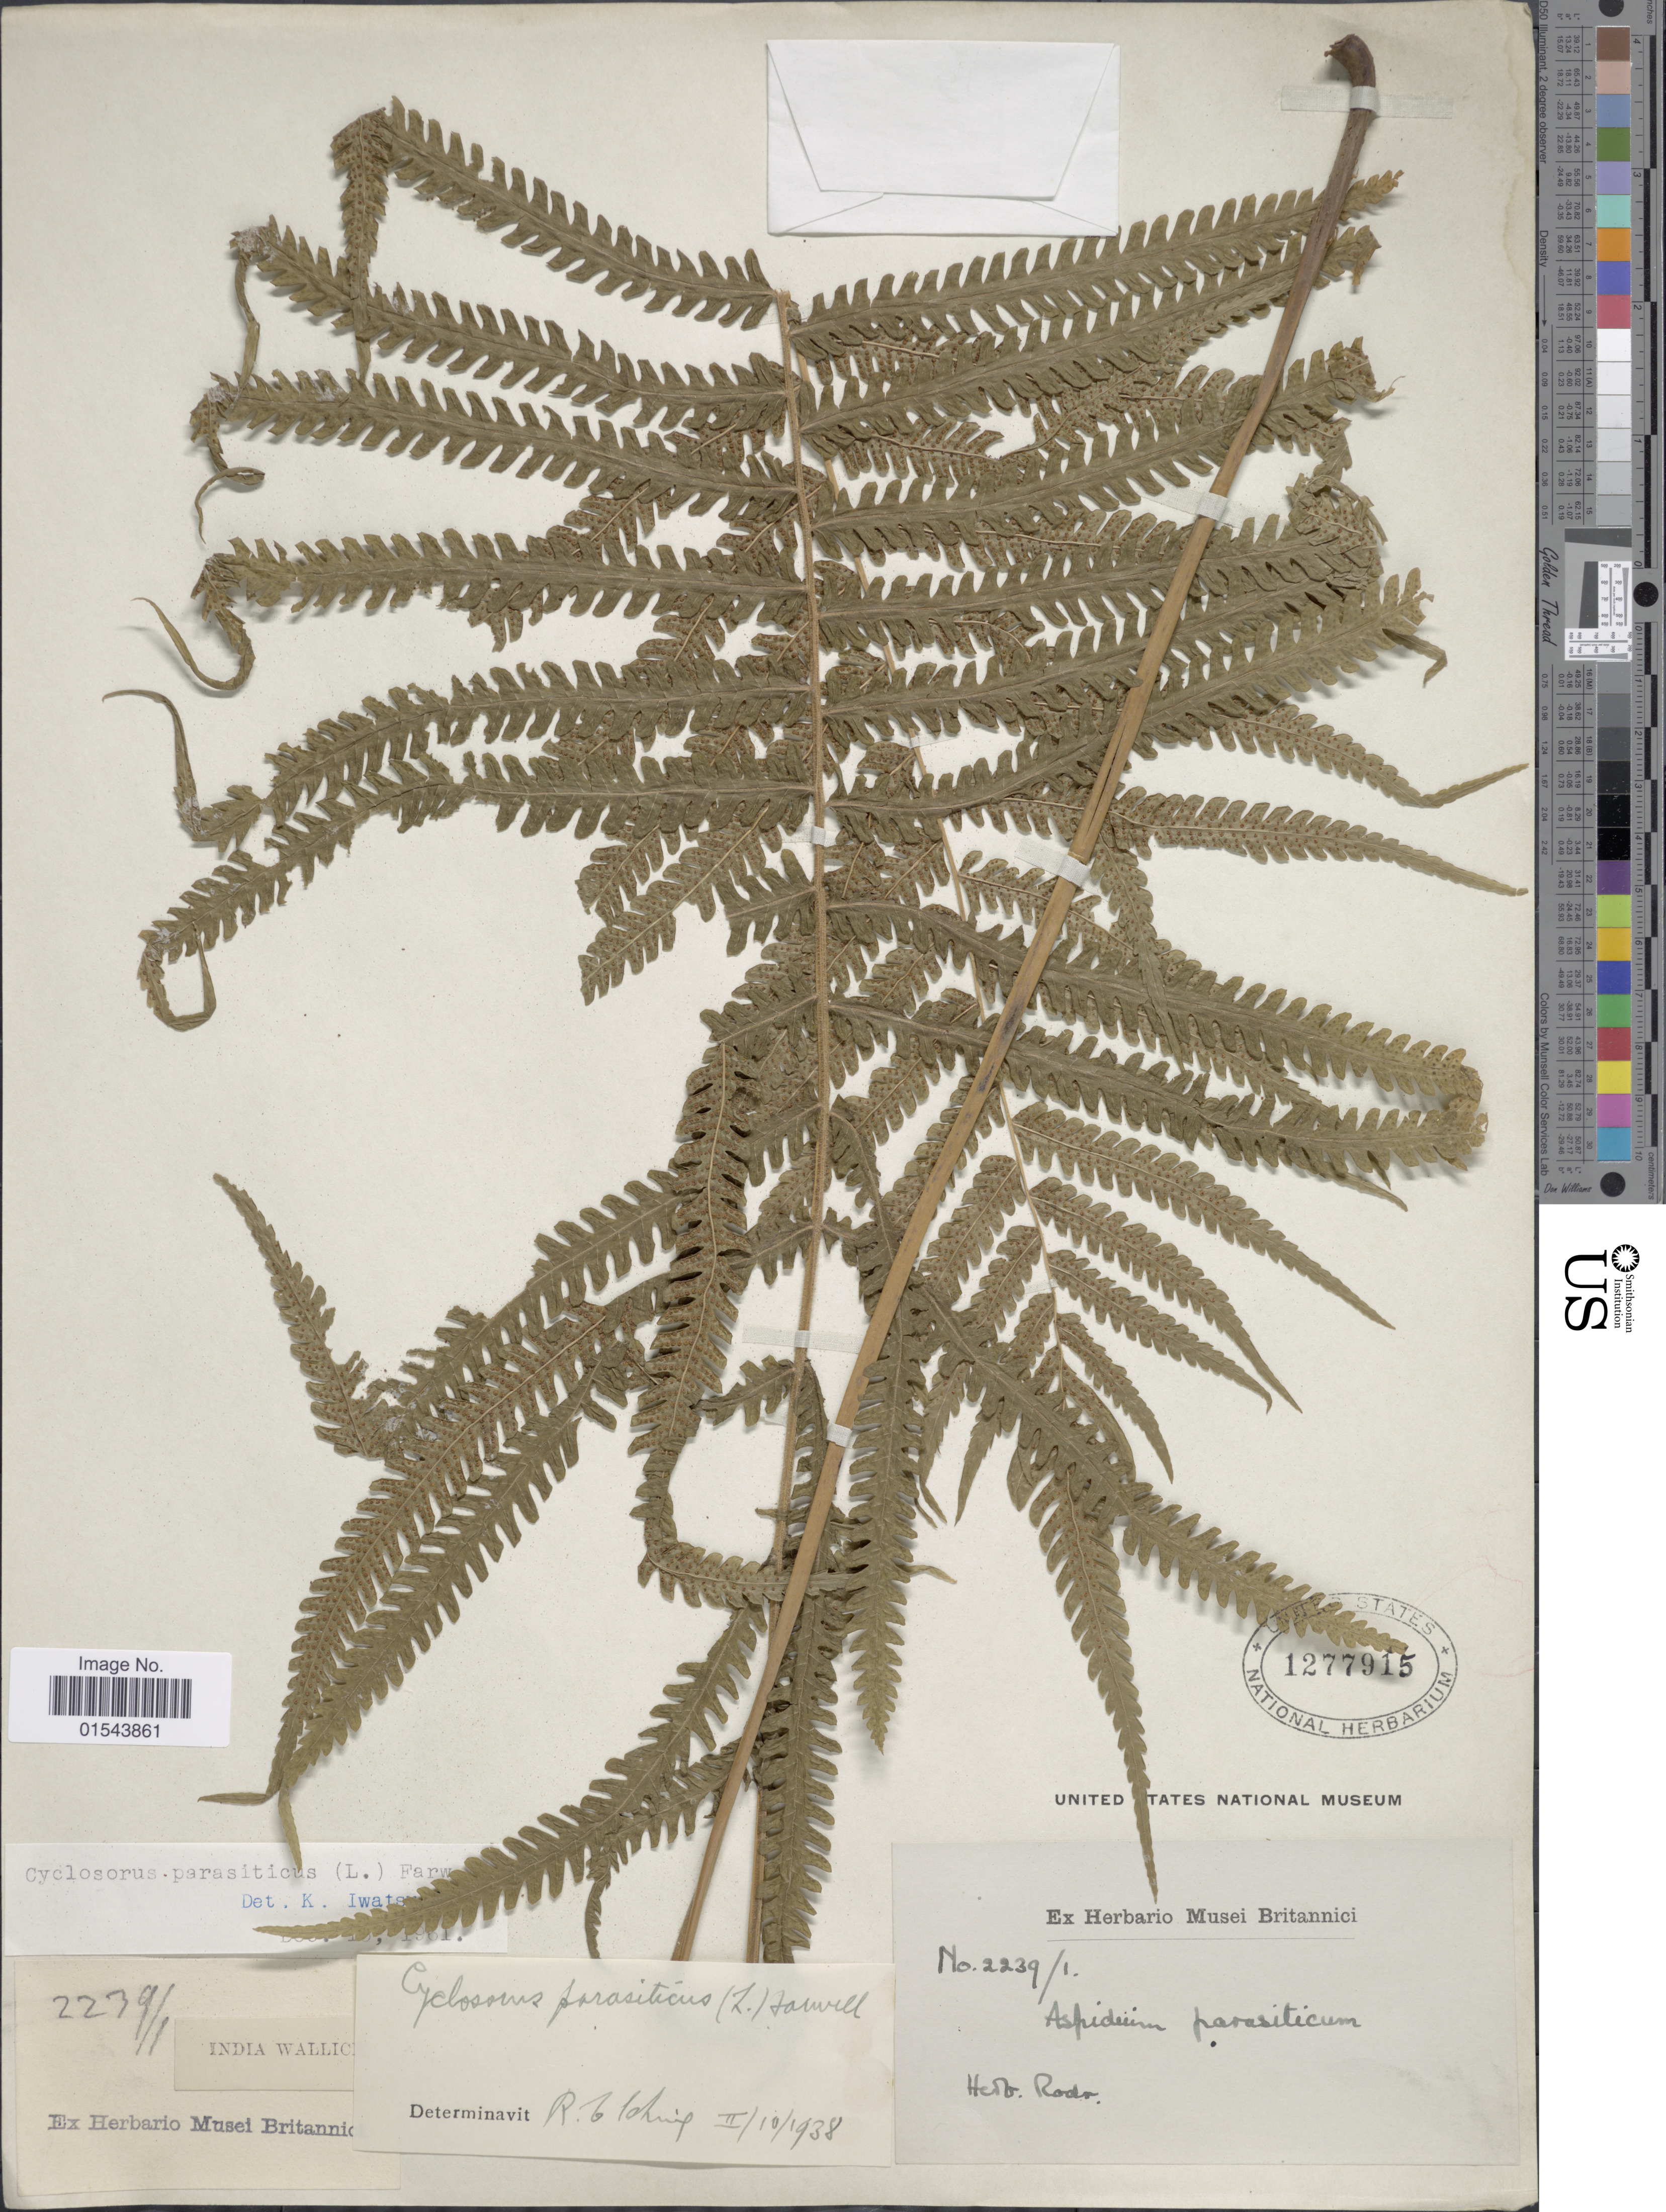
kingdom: Plantae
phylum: Tracheophyta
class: Polypodiopsida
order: Polypodiales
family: Thelypteridaceae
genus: Christella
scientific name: Christella parasitica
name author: (L.) H. Lév.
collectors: ex herb. Rodo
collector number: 2239/1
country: India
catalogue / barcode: US 1277915